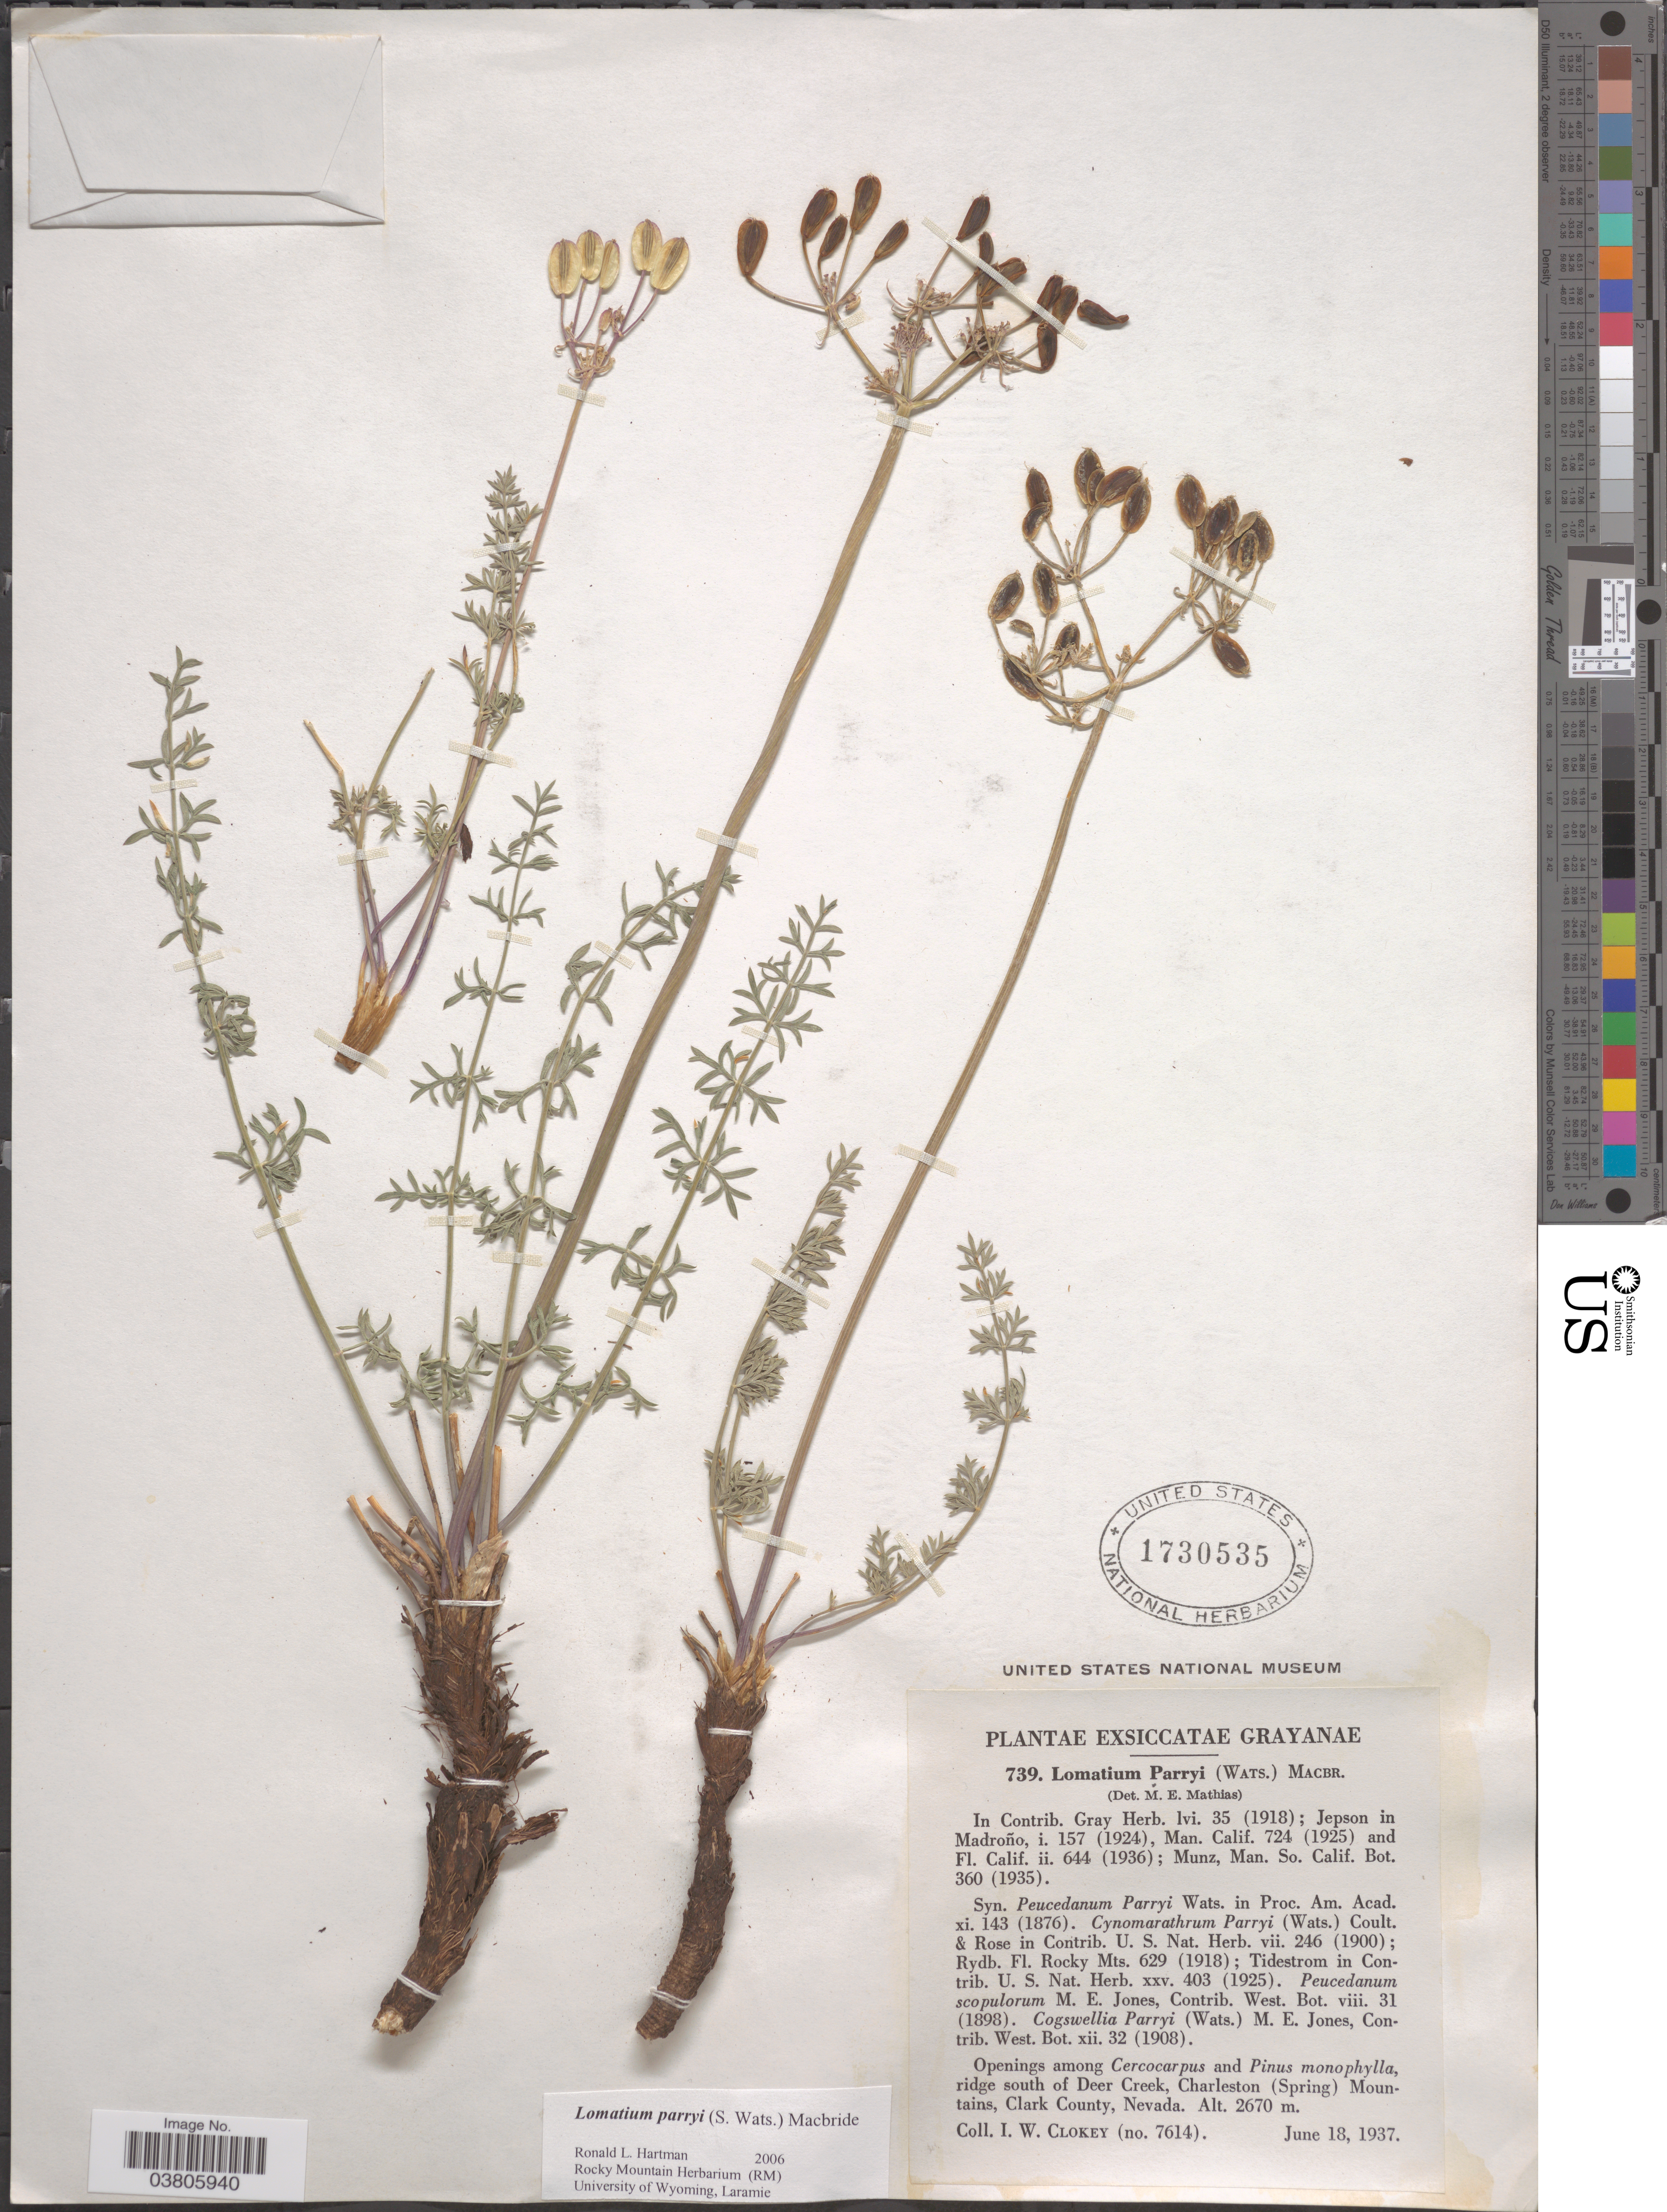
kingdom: Plantae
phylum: Tracheophyta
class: Magnoliopsida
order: Apiales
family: Apiaceae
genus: Lomatium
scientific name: Lomatium parryi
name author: (S. Watson) J.F. Macbr.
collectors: I. W. Clokey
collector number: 7614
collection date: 1937-06-18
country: United States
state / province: Nevada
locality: Ridge south of Deer Creek, Charleston (Spring) Mountains, Clark County.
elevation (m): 2670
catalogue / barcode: US 1730535